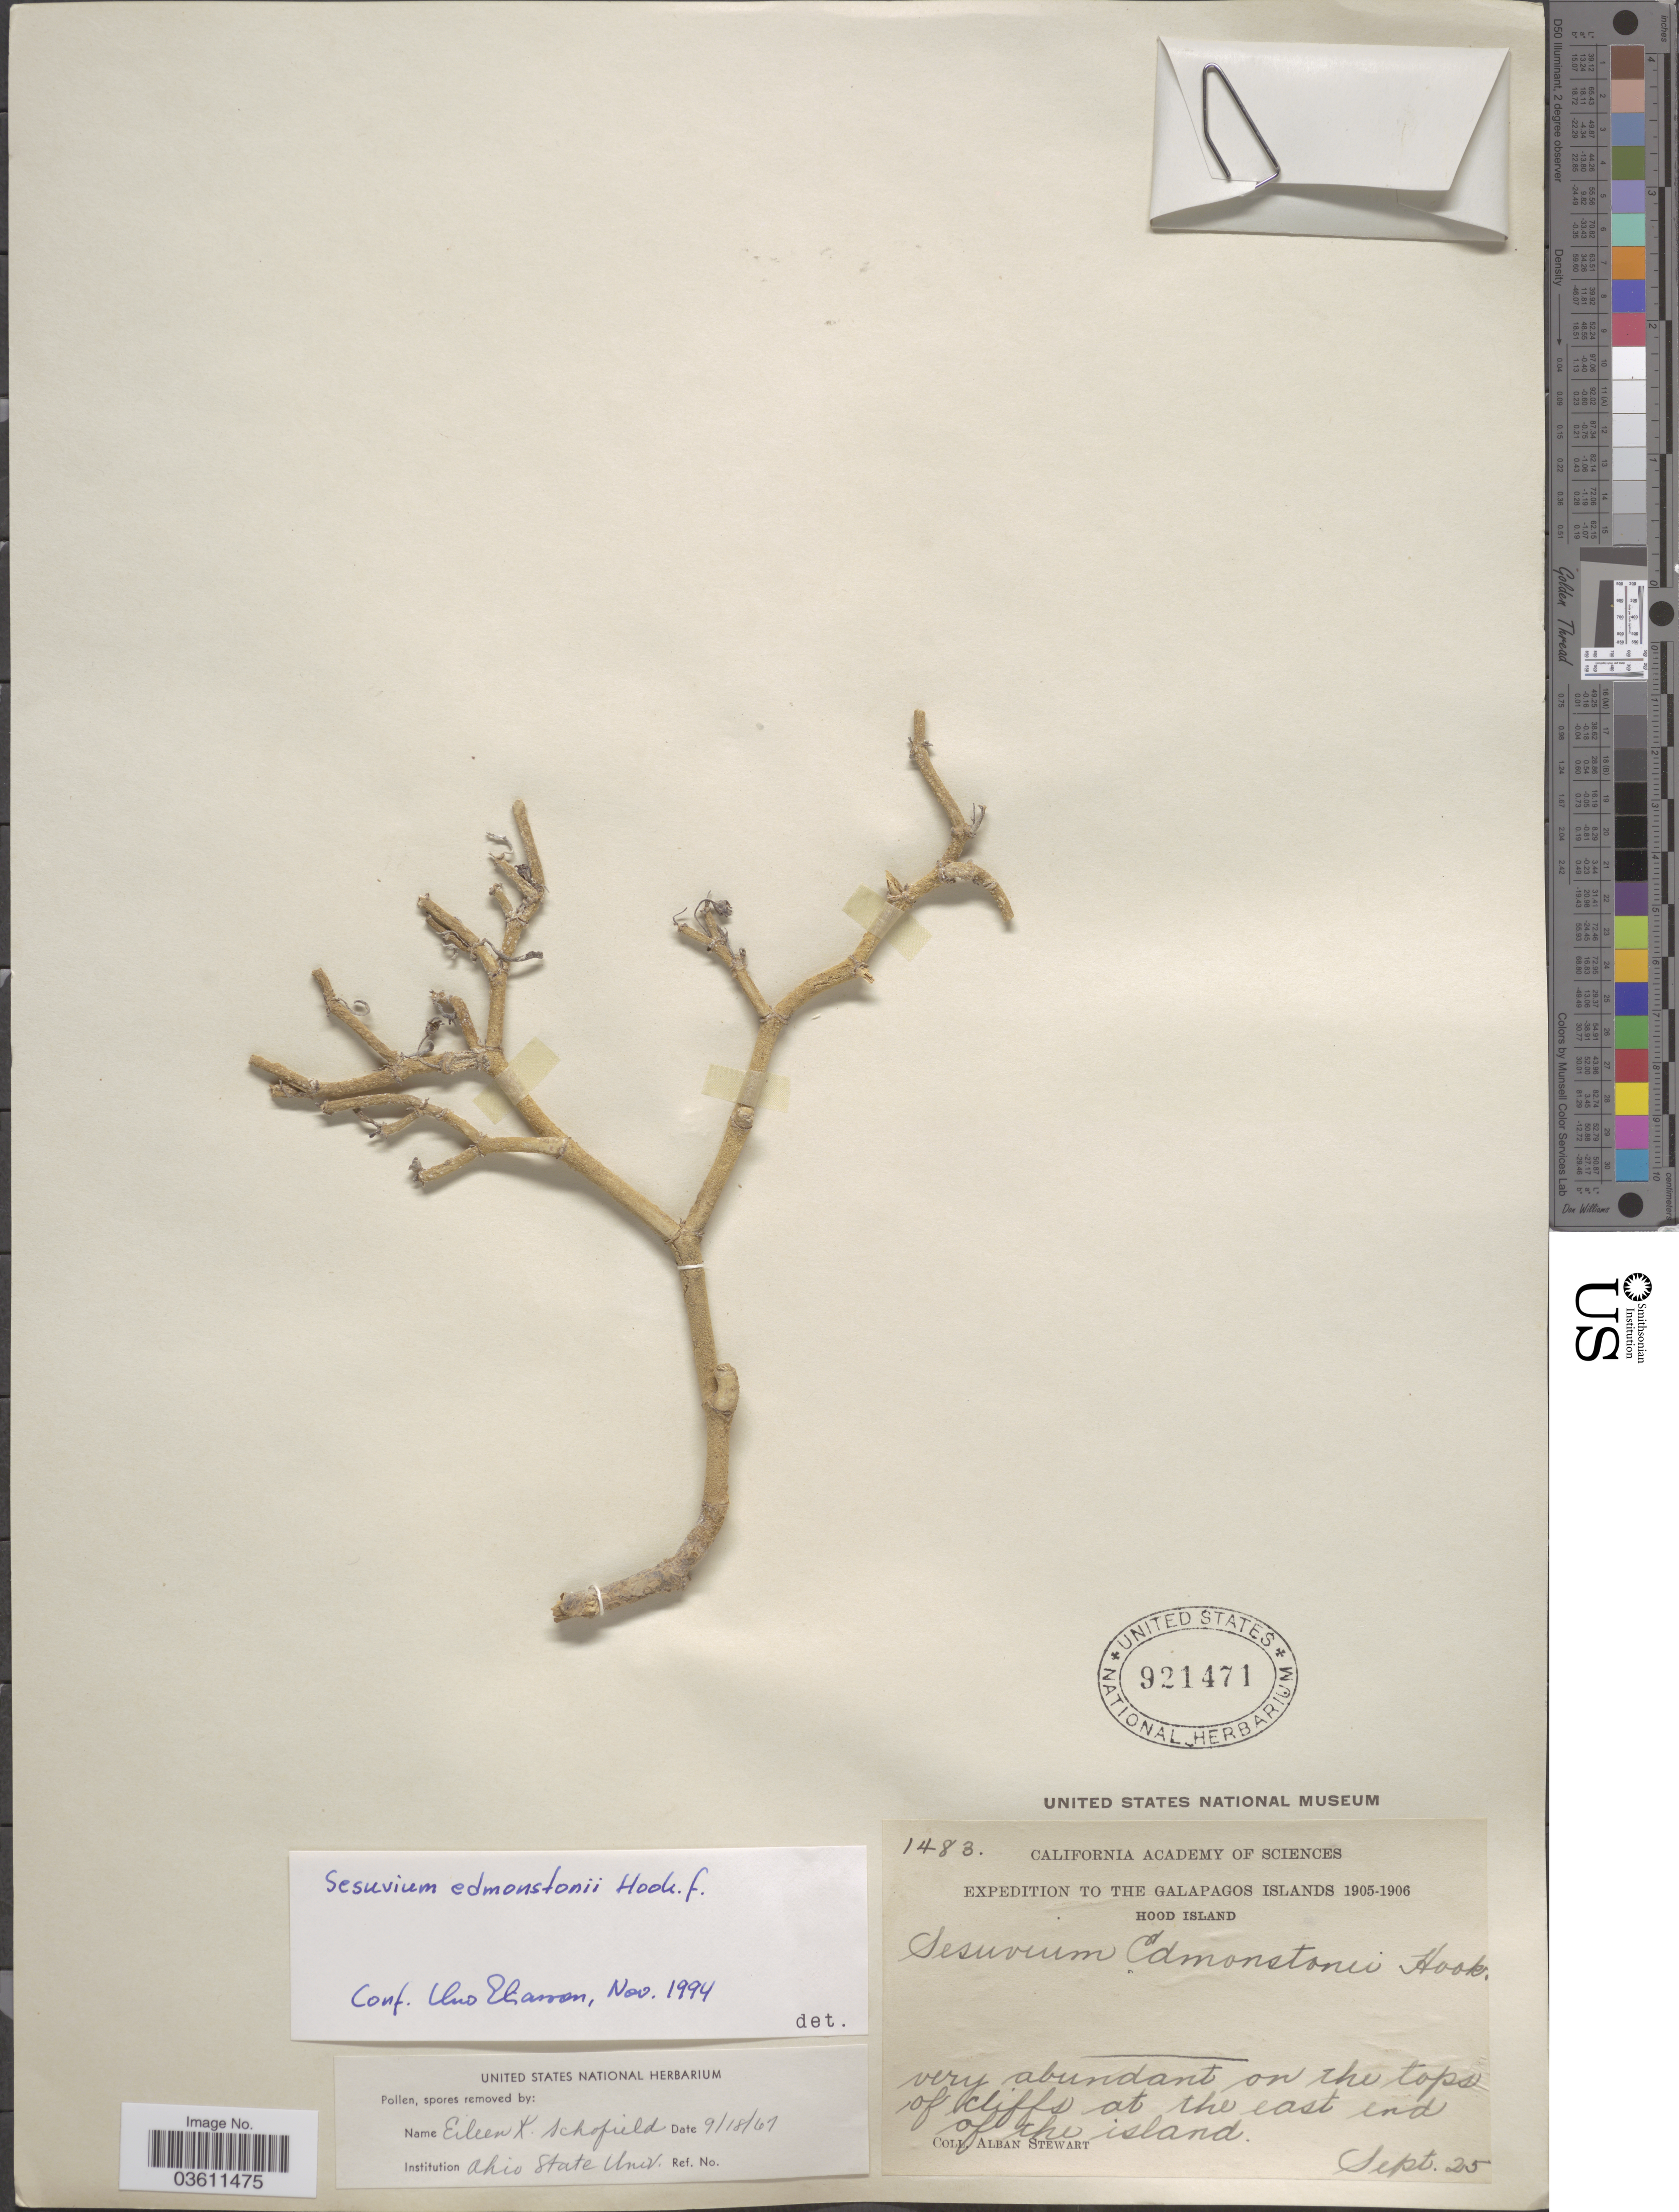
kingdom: Plantae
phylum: Tracheophyta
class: Magnoliopsida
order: Caryophyllales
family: Aizoaceae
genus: Sesuvium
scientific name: Sesuvium edmonstonei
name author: Hook. f.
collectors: A. Stewart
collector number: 1483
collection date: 1905-09-25/1906-09-25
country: Ecuador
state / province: Colón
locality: The Galapagos Islands. Hood Island. On the tops of cliffs at the east end of the island.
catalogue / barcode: US 921471